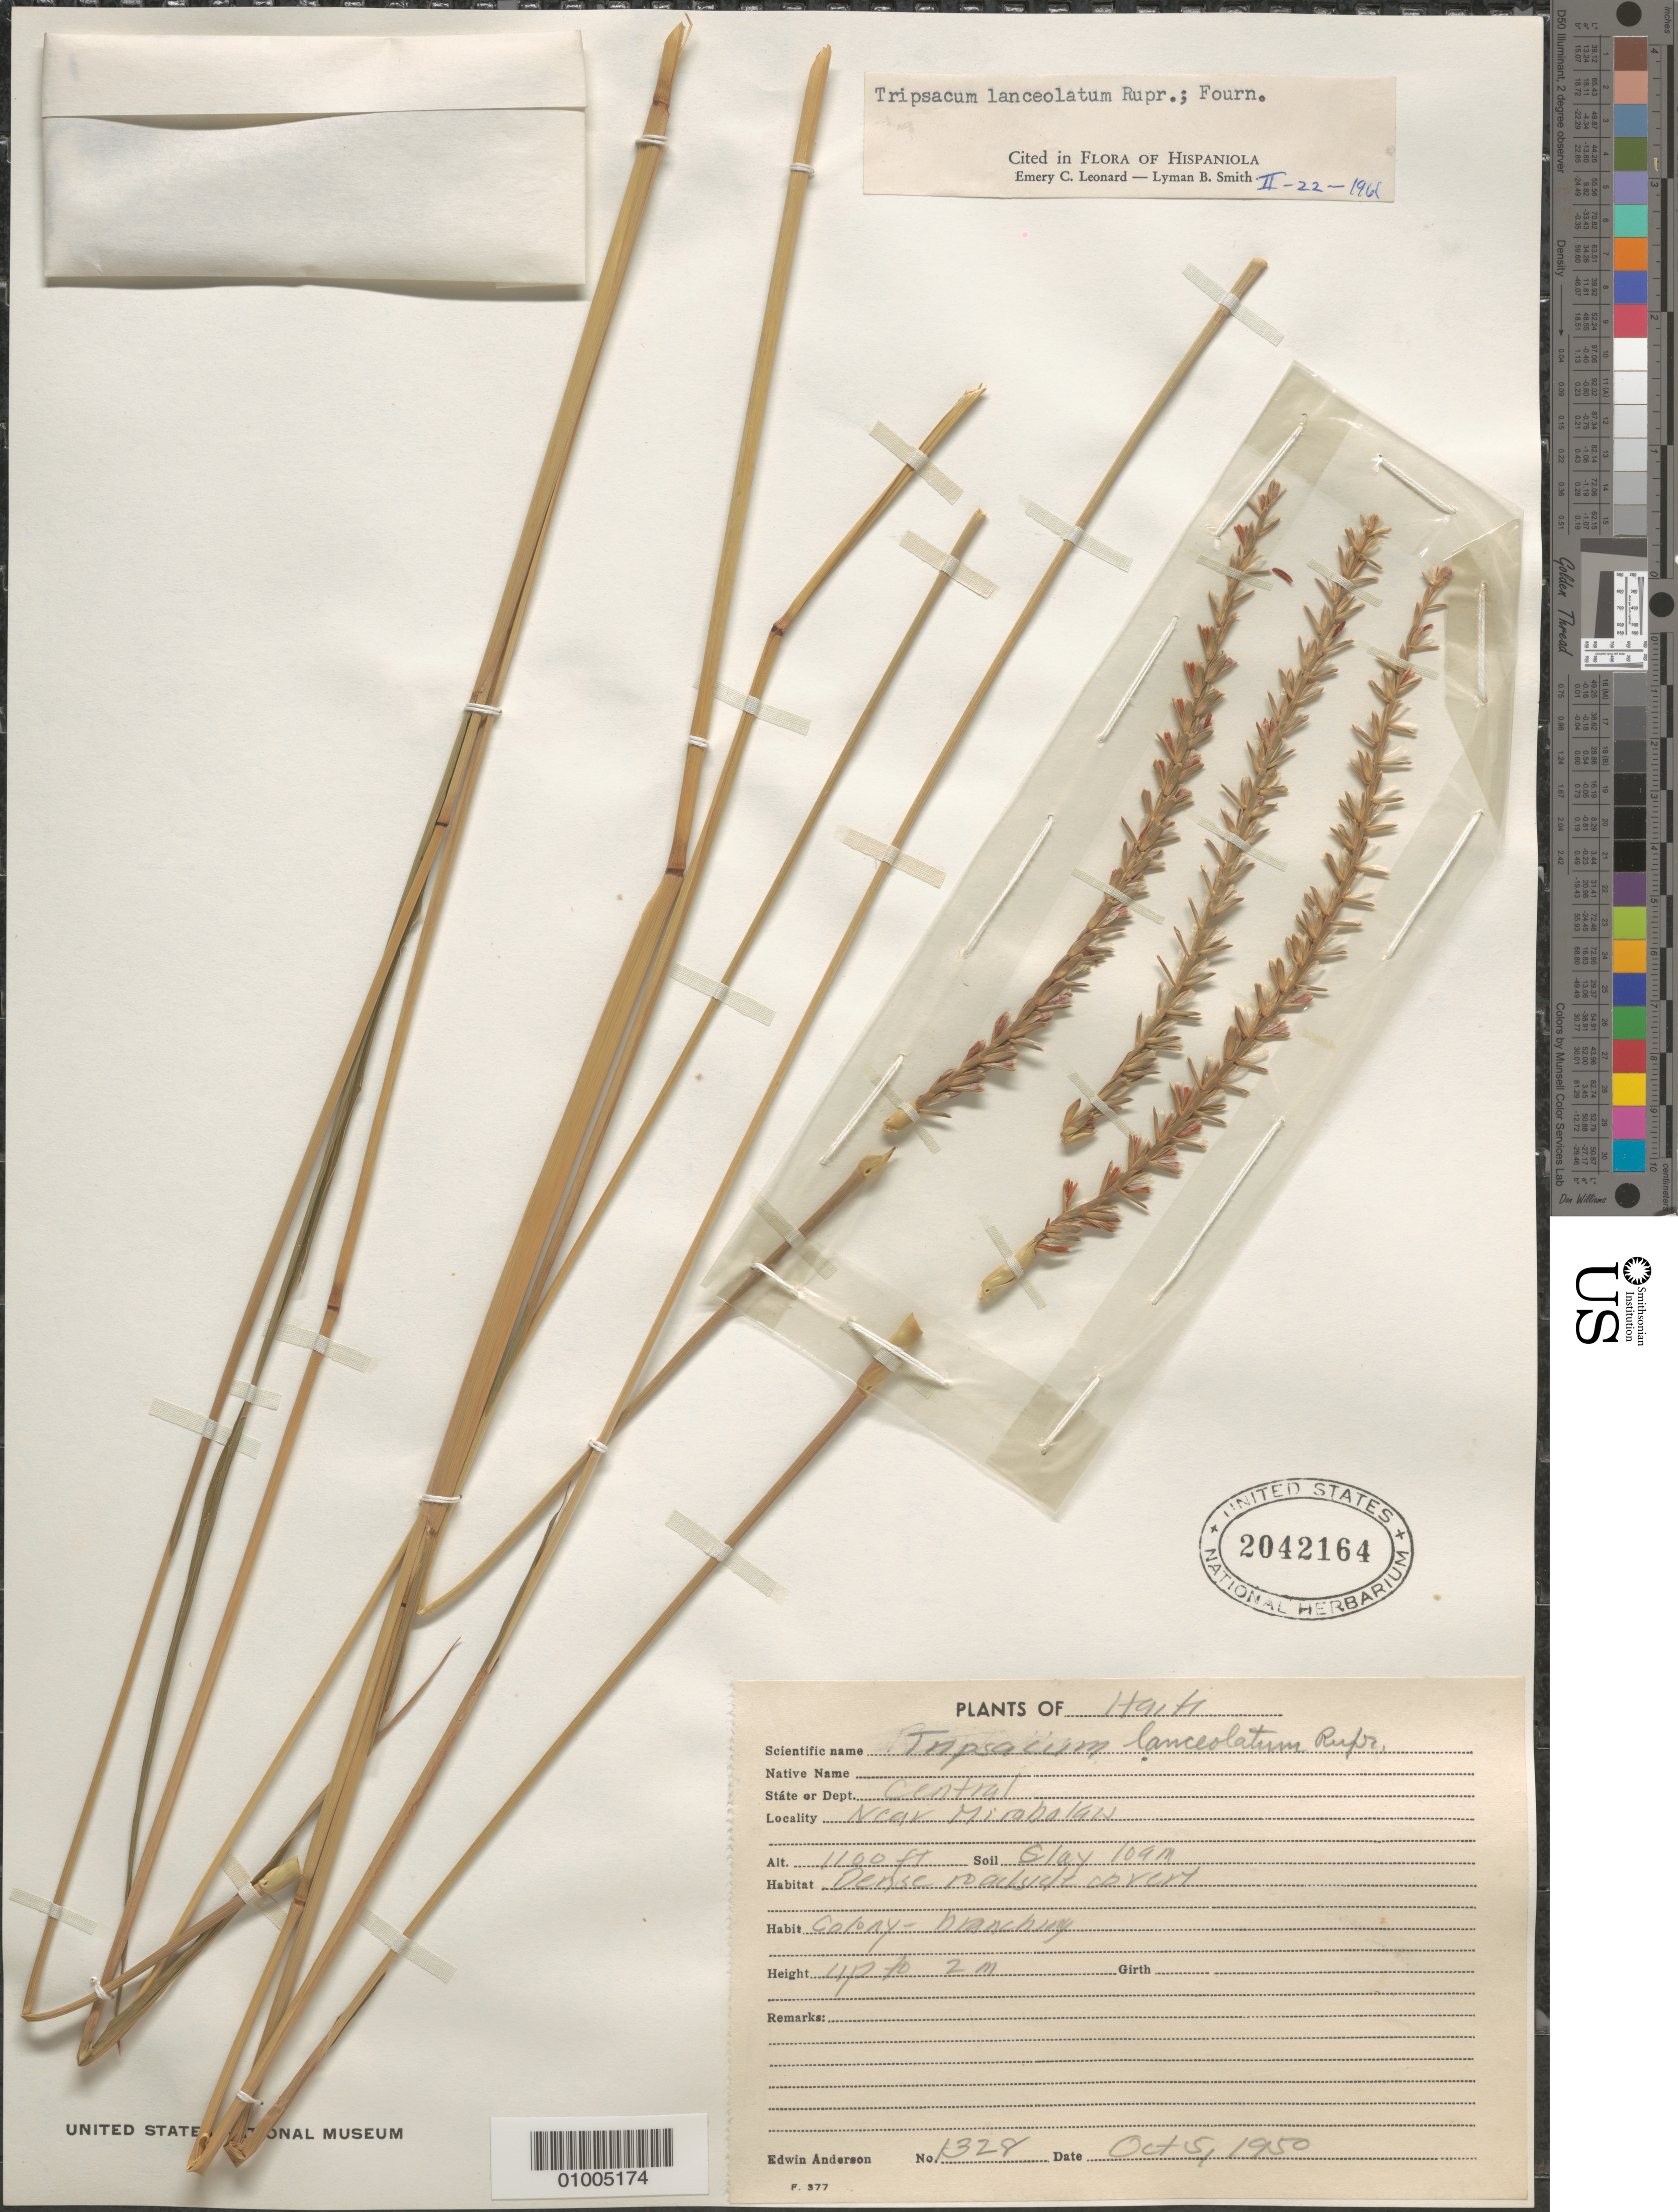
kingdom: Plantae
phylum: Tracheophyta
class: Liliopsida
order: Poales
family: Poaceae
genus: Tripsacum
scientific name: Tripsacum lanceolatum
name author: Rupr. ex E. Fourn.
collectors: E. Anderson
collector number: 377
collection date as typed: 10 Oct 1950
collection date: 1950-10-10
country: Haiti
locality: Colony-branching. height = up to 2m.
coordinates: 0 N, 0 E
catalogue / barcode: US 2042164